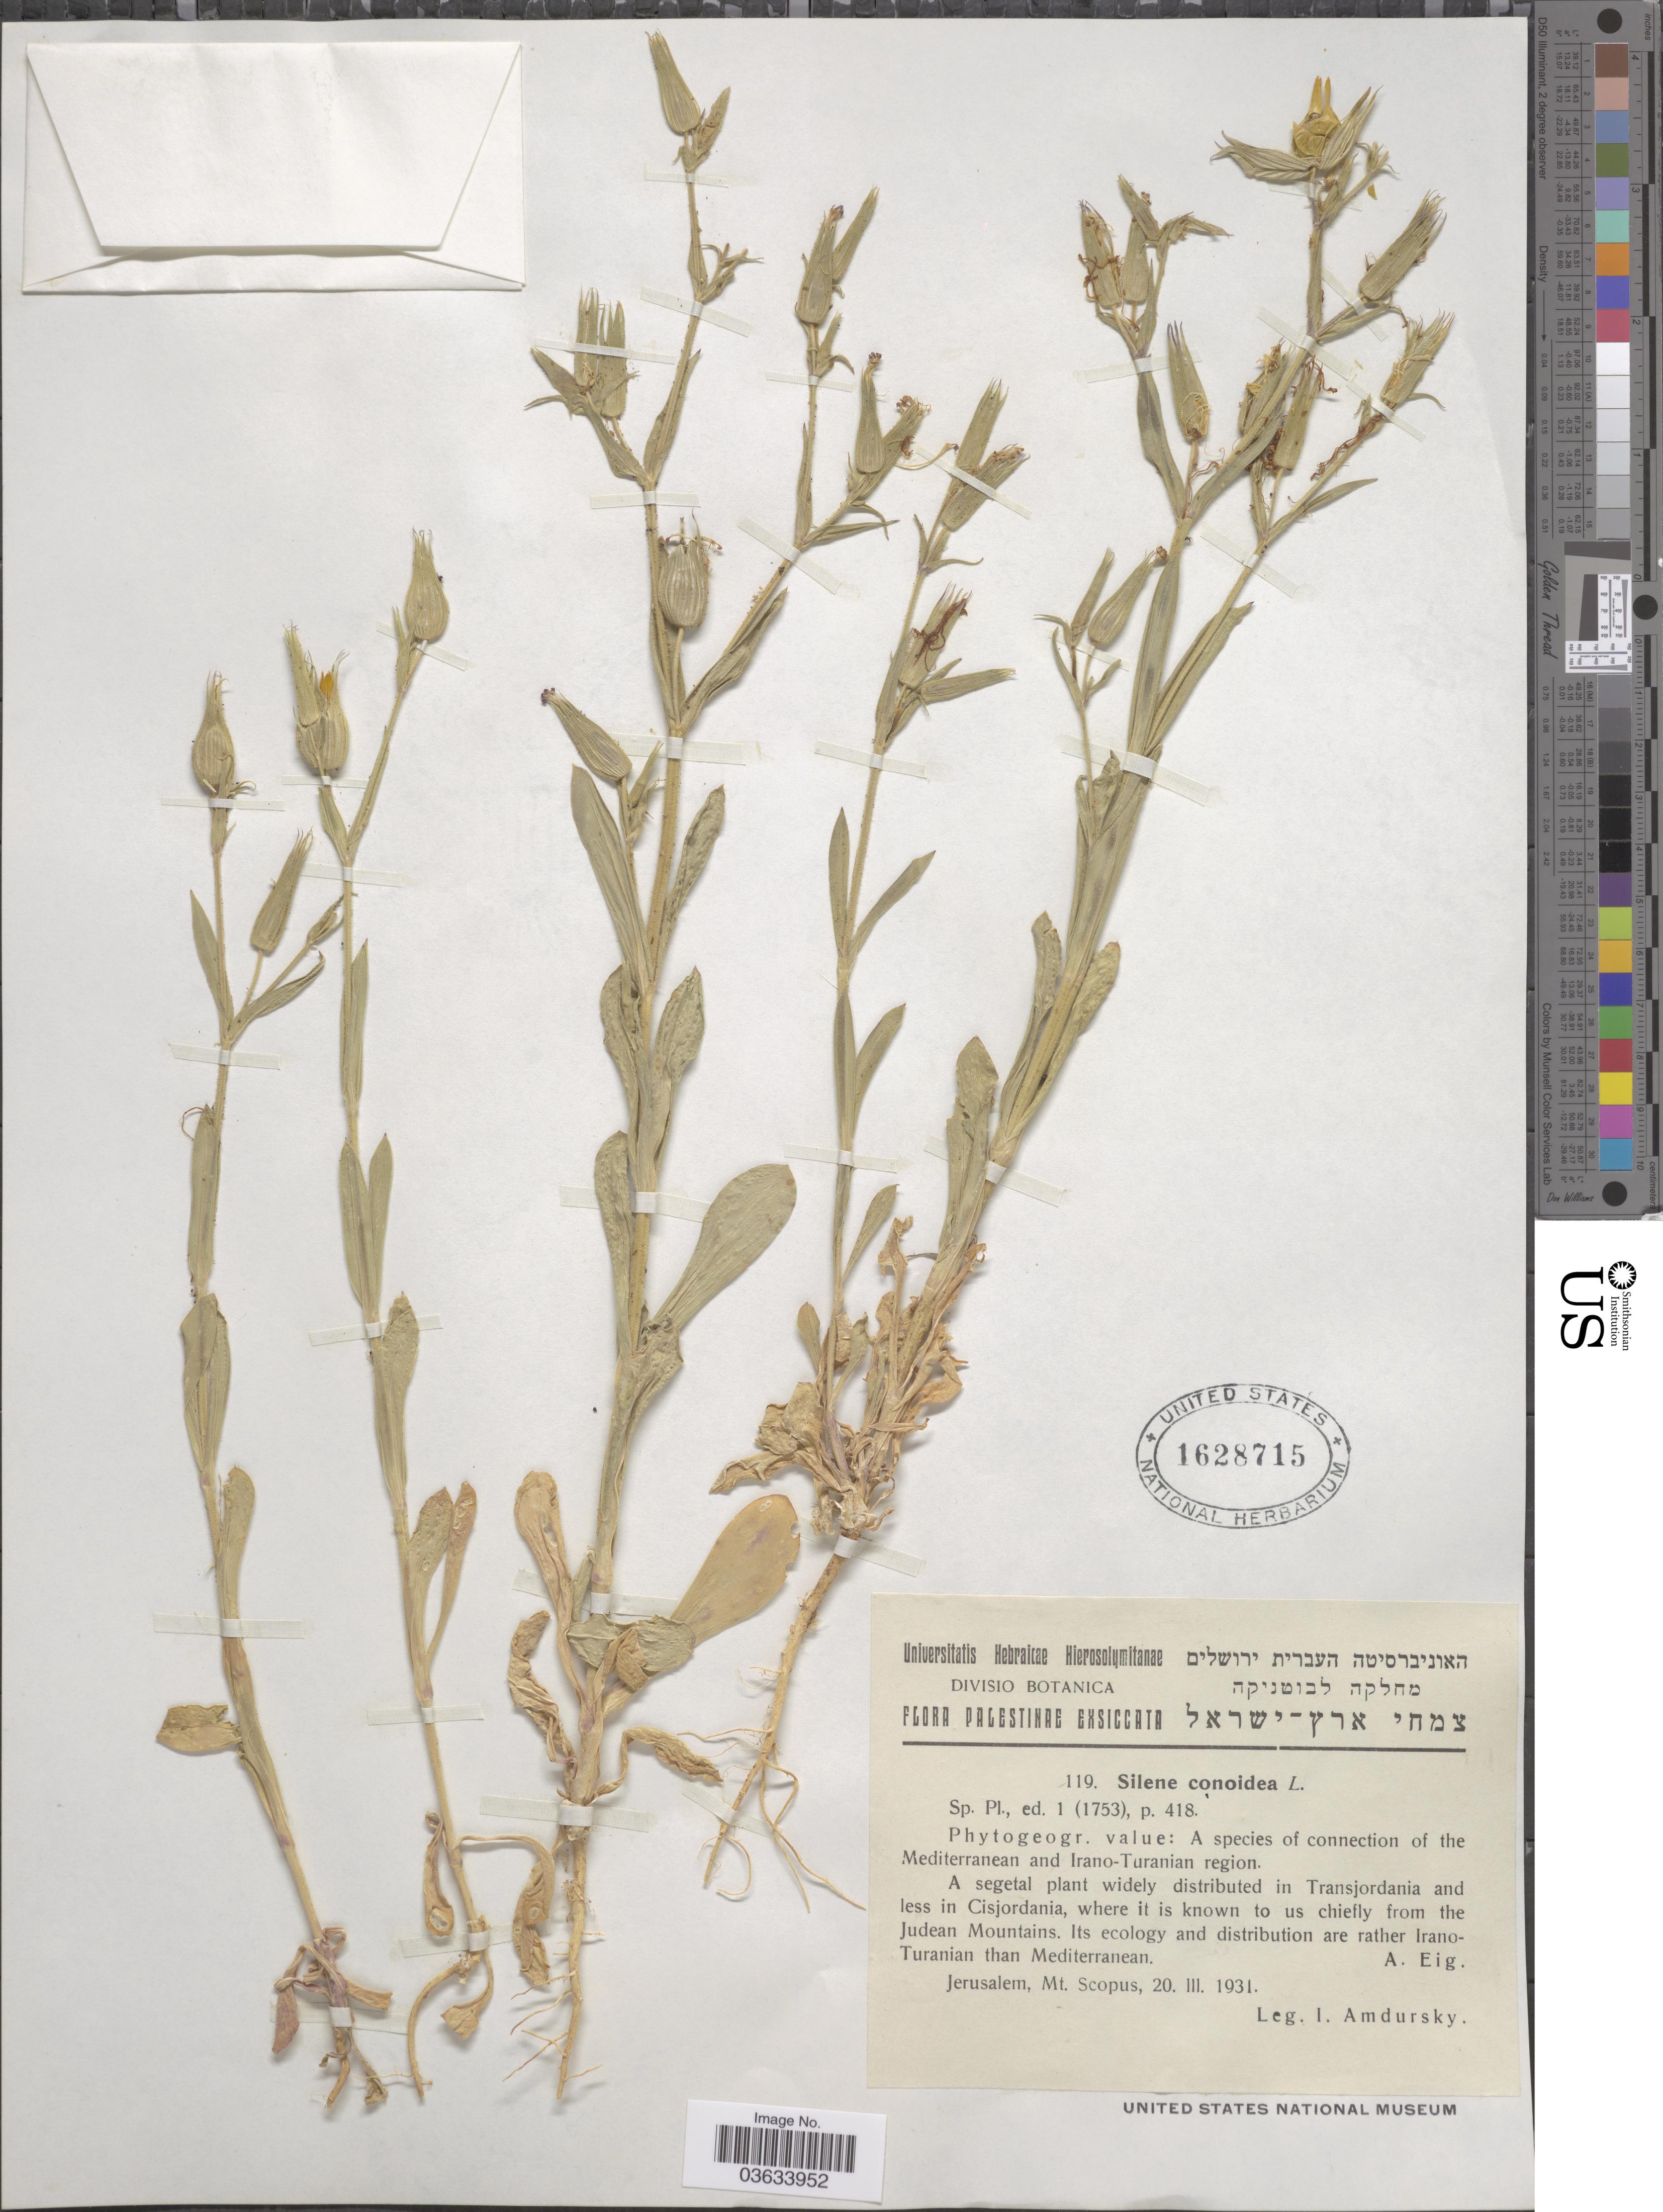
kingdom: Plantae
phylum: Tracheophyta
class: Magnoliopsida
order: Caryophyllales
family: Caryophyllaceae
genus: Silene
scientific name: Silene conoidea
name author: L.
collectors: I. Amdursky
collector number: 119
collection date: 1931-03-20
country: Israel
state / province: Jerusalem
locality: Palestinae. Mt. Scopus.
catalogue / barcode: US 1628715